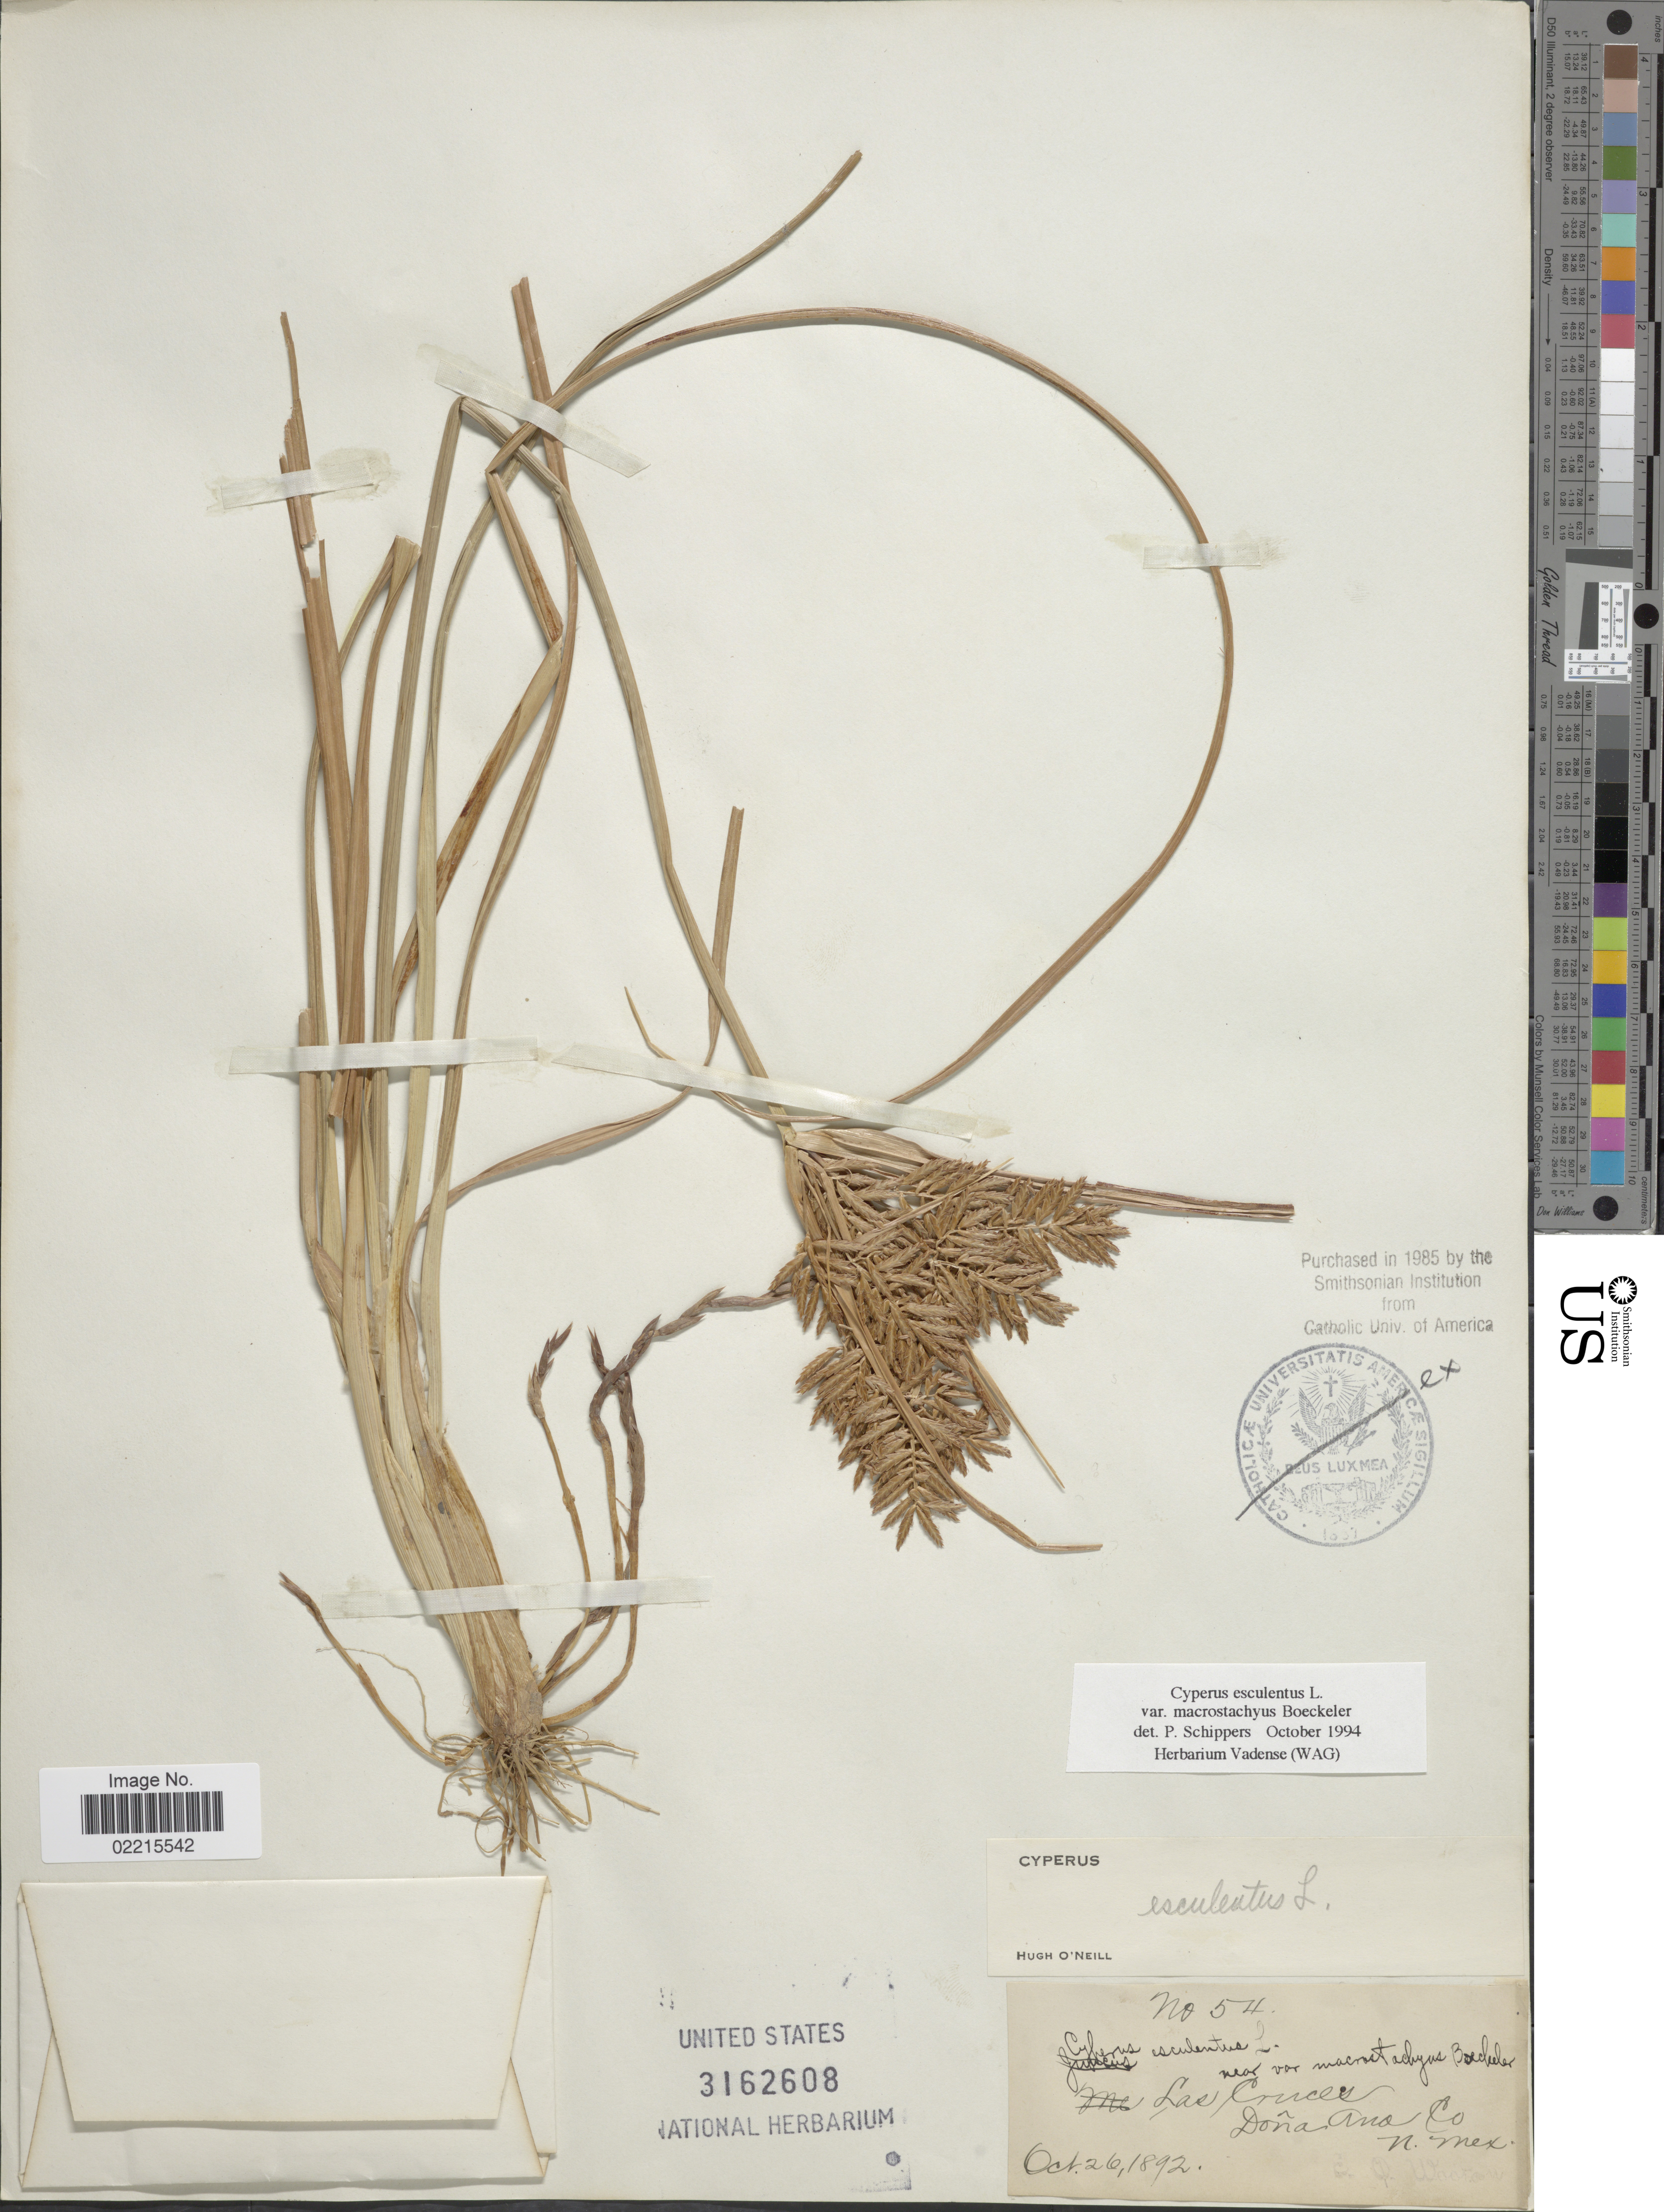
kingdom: Plantae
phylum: Tracheophyta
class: Liliopsida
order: Poales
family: Cyperaceae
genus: Cyperus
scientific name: Cyperus esculentus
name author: L.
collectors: E. O. Wooton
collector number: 54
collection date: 1892-10-26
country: United States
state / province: New Mexico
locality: Las Cruces, Doñna Ana Co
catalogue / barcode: US 3162608